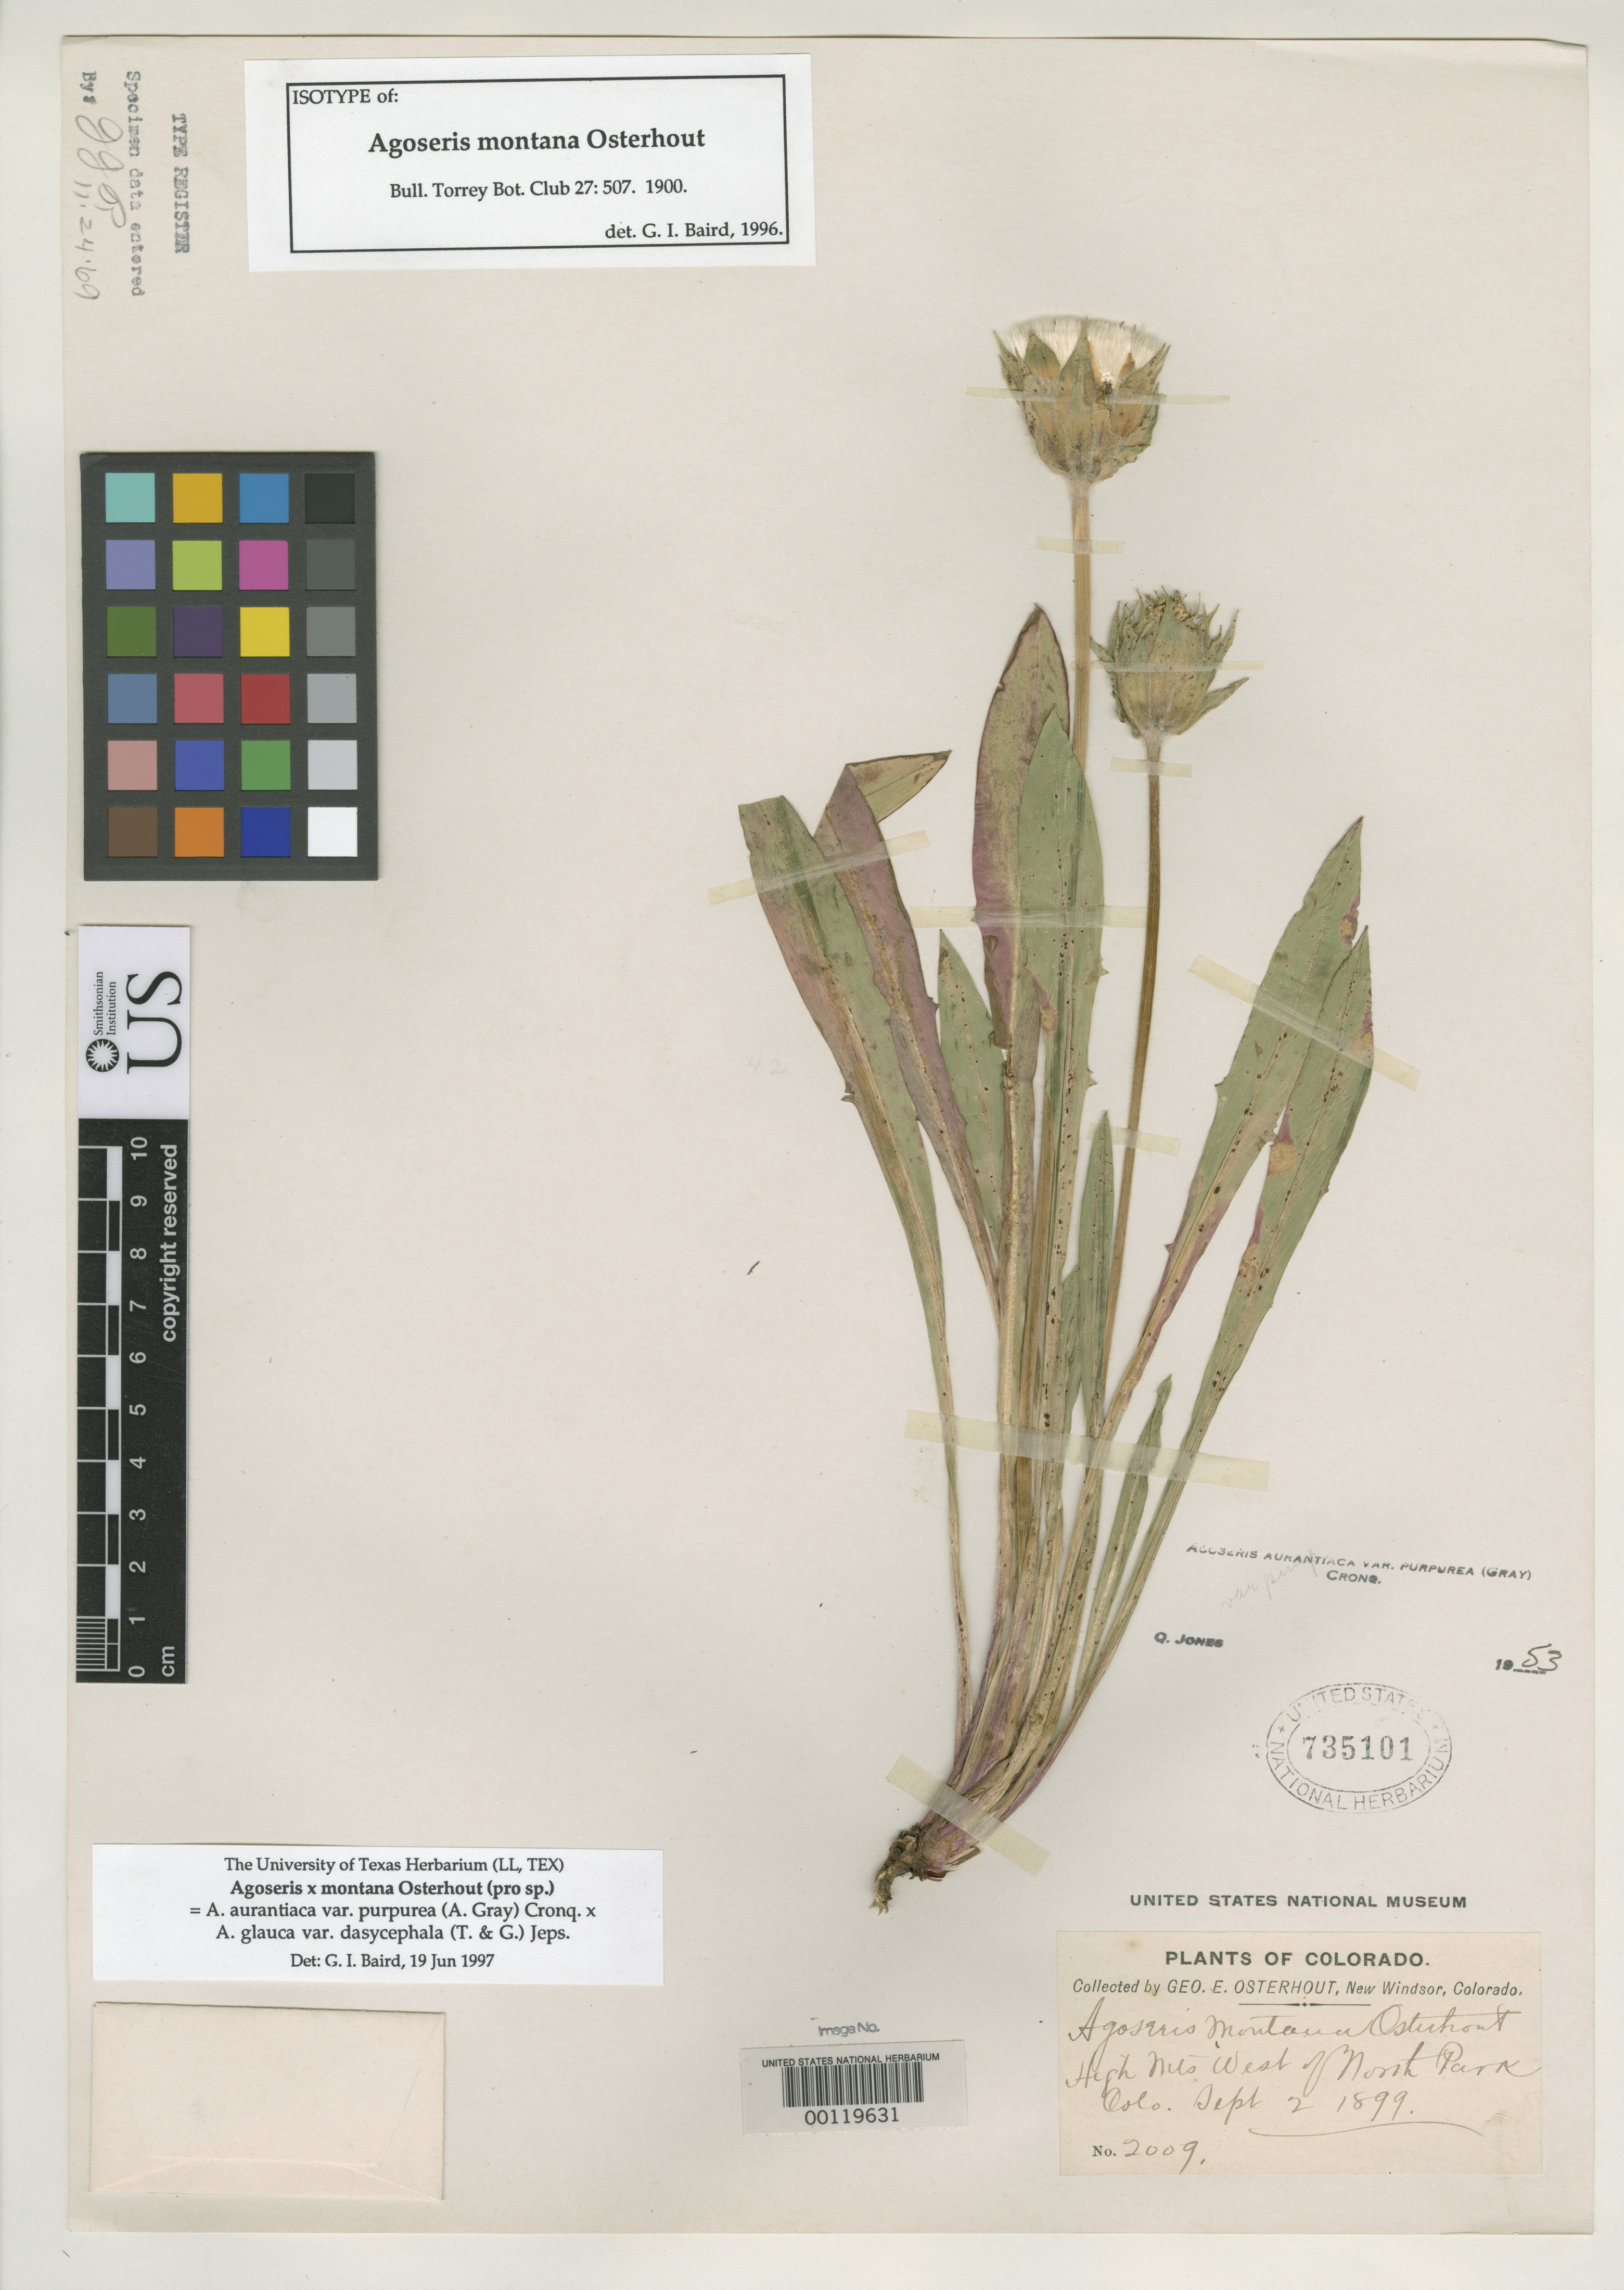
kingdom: Plantae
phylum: Tracheophyta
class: Magnoliopsida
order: Asterales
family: Asteraceae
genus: Agoseris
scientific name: Agoseris montana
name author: Osterh.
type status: Isotype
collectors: G. E. Osterhout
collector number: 2009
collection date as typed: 02 Sep 1899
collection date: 1899-09-02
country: United States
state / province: Colorado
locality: North Park.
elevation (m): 3000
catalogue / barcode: US 735101